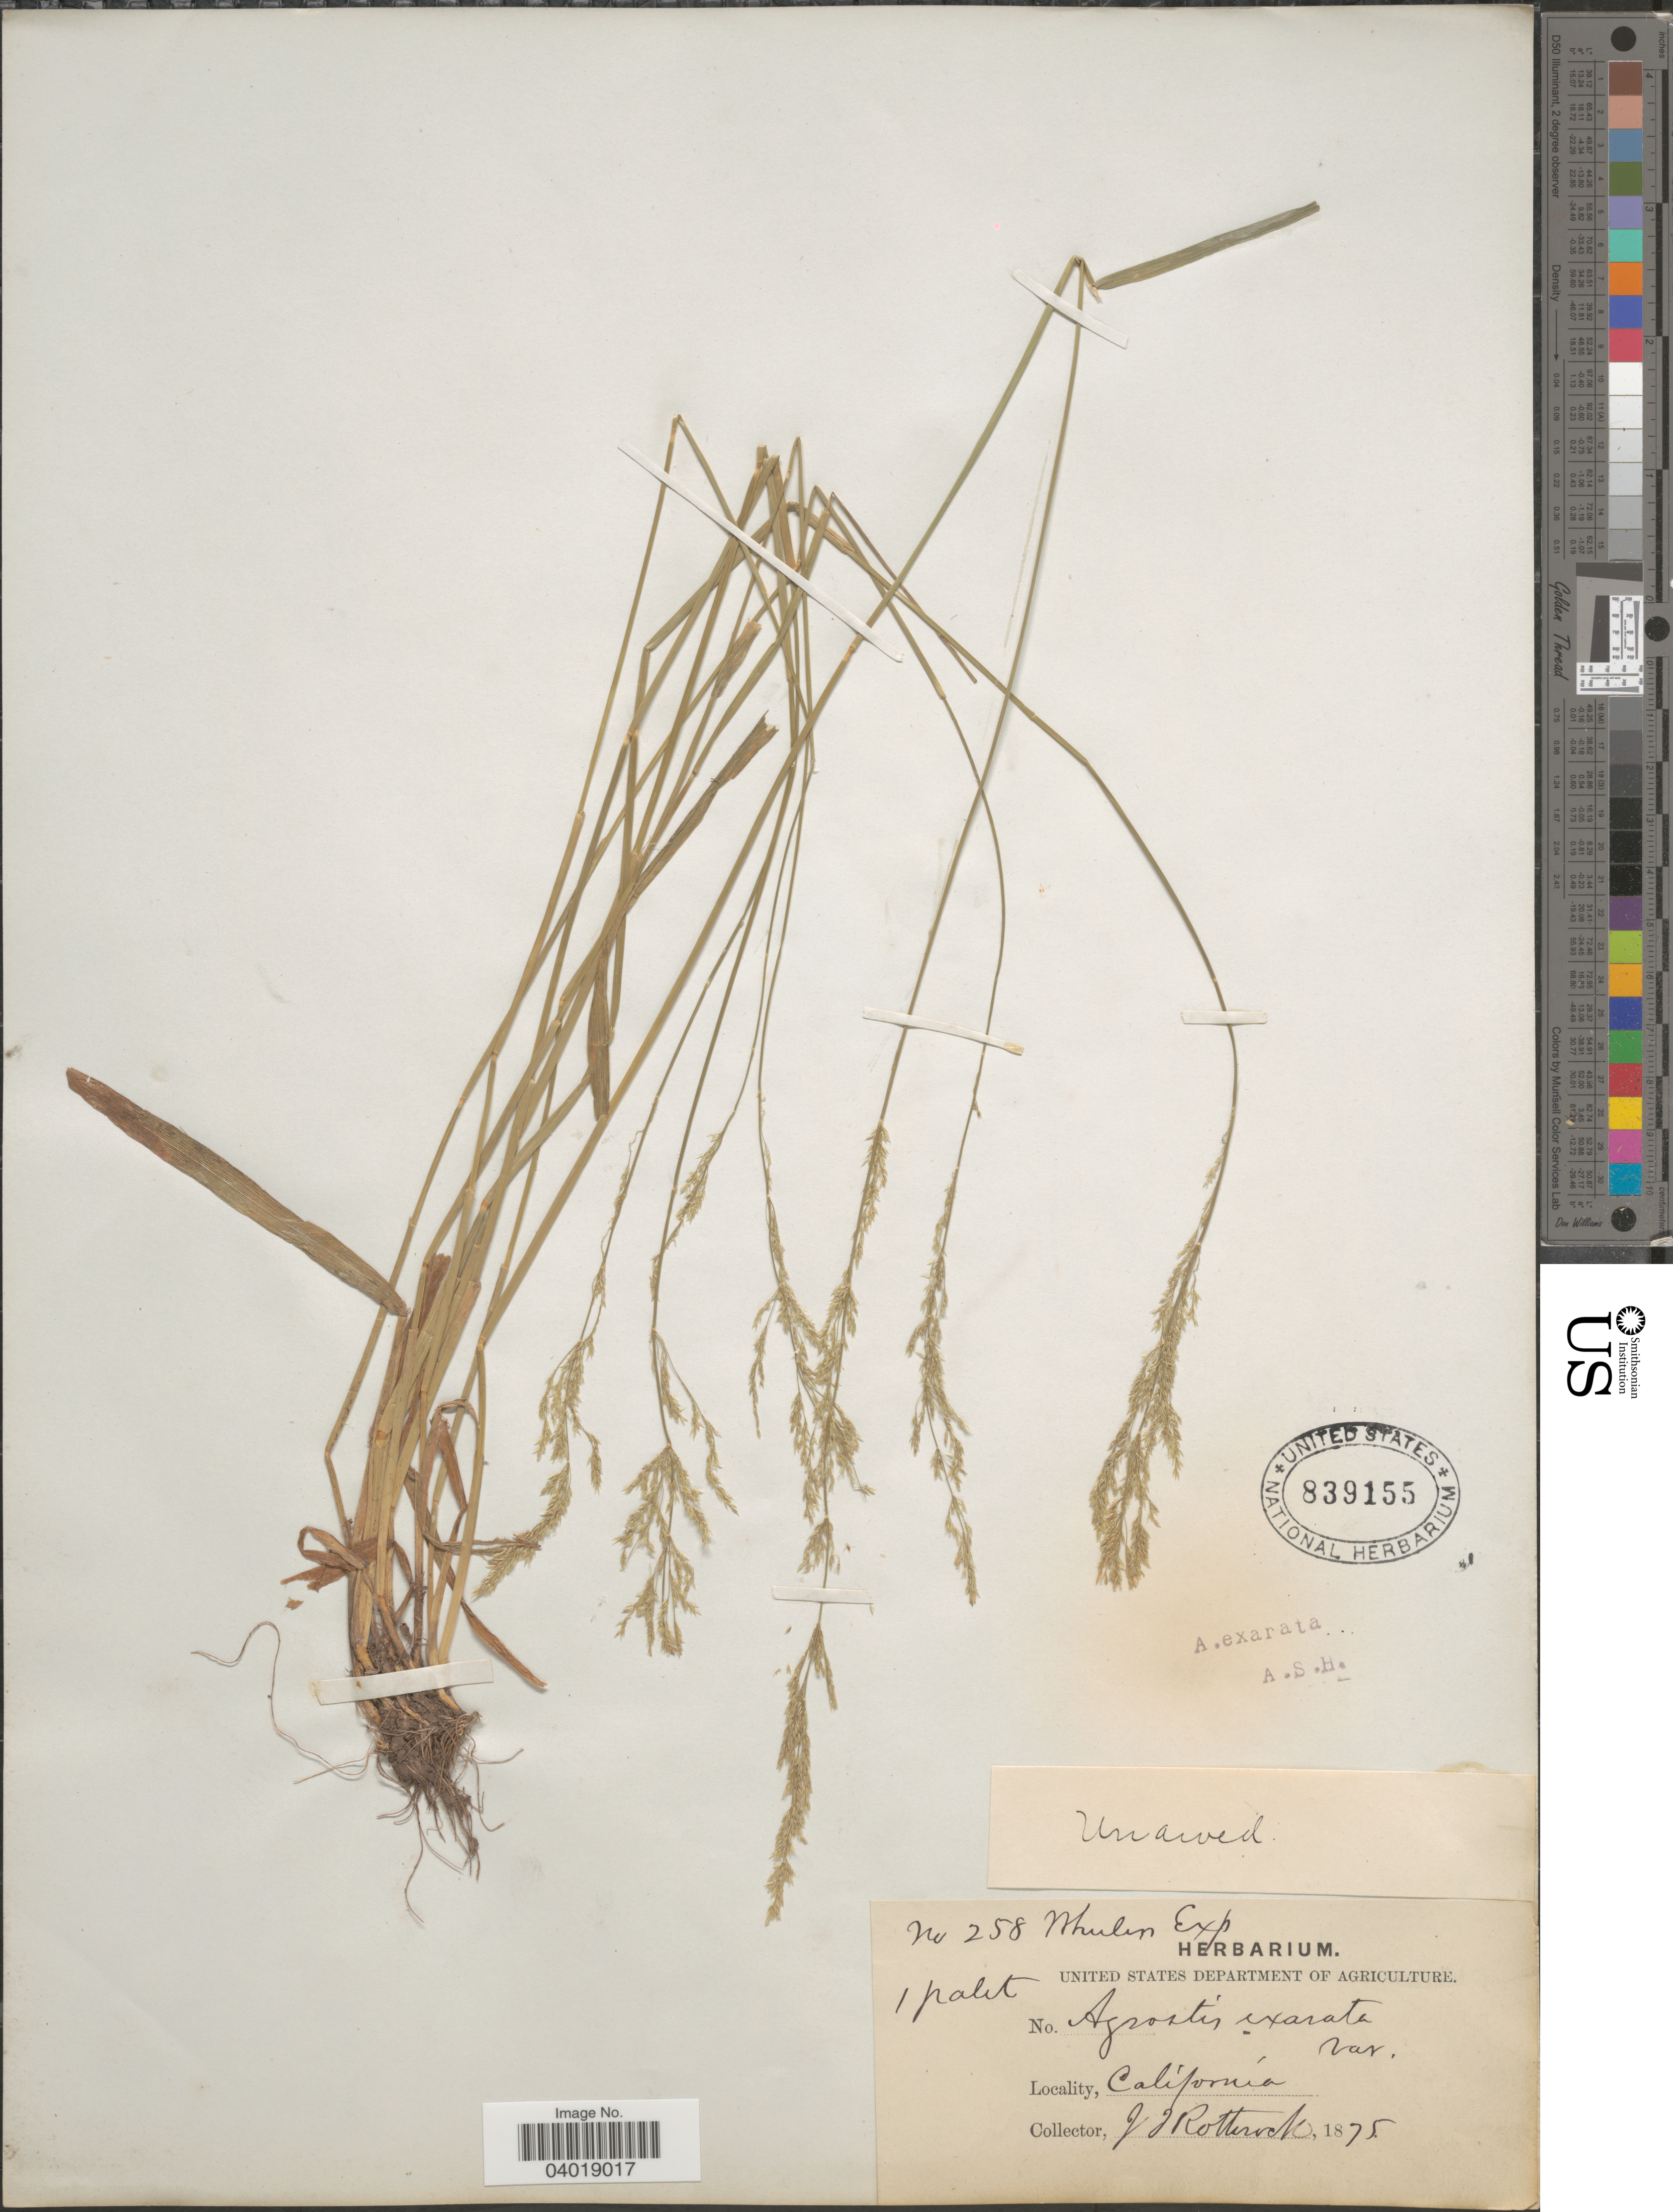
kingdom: Plantae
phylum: Tracheophyta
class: Liliopsida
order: Poales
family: Poaceae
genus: Agrostis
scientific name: Agrostis exarata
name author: Trin.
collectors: J. T. Rothrock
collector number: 258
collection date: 1875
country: United States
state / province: California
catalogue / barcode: US 839155